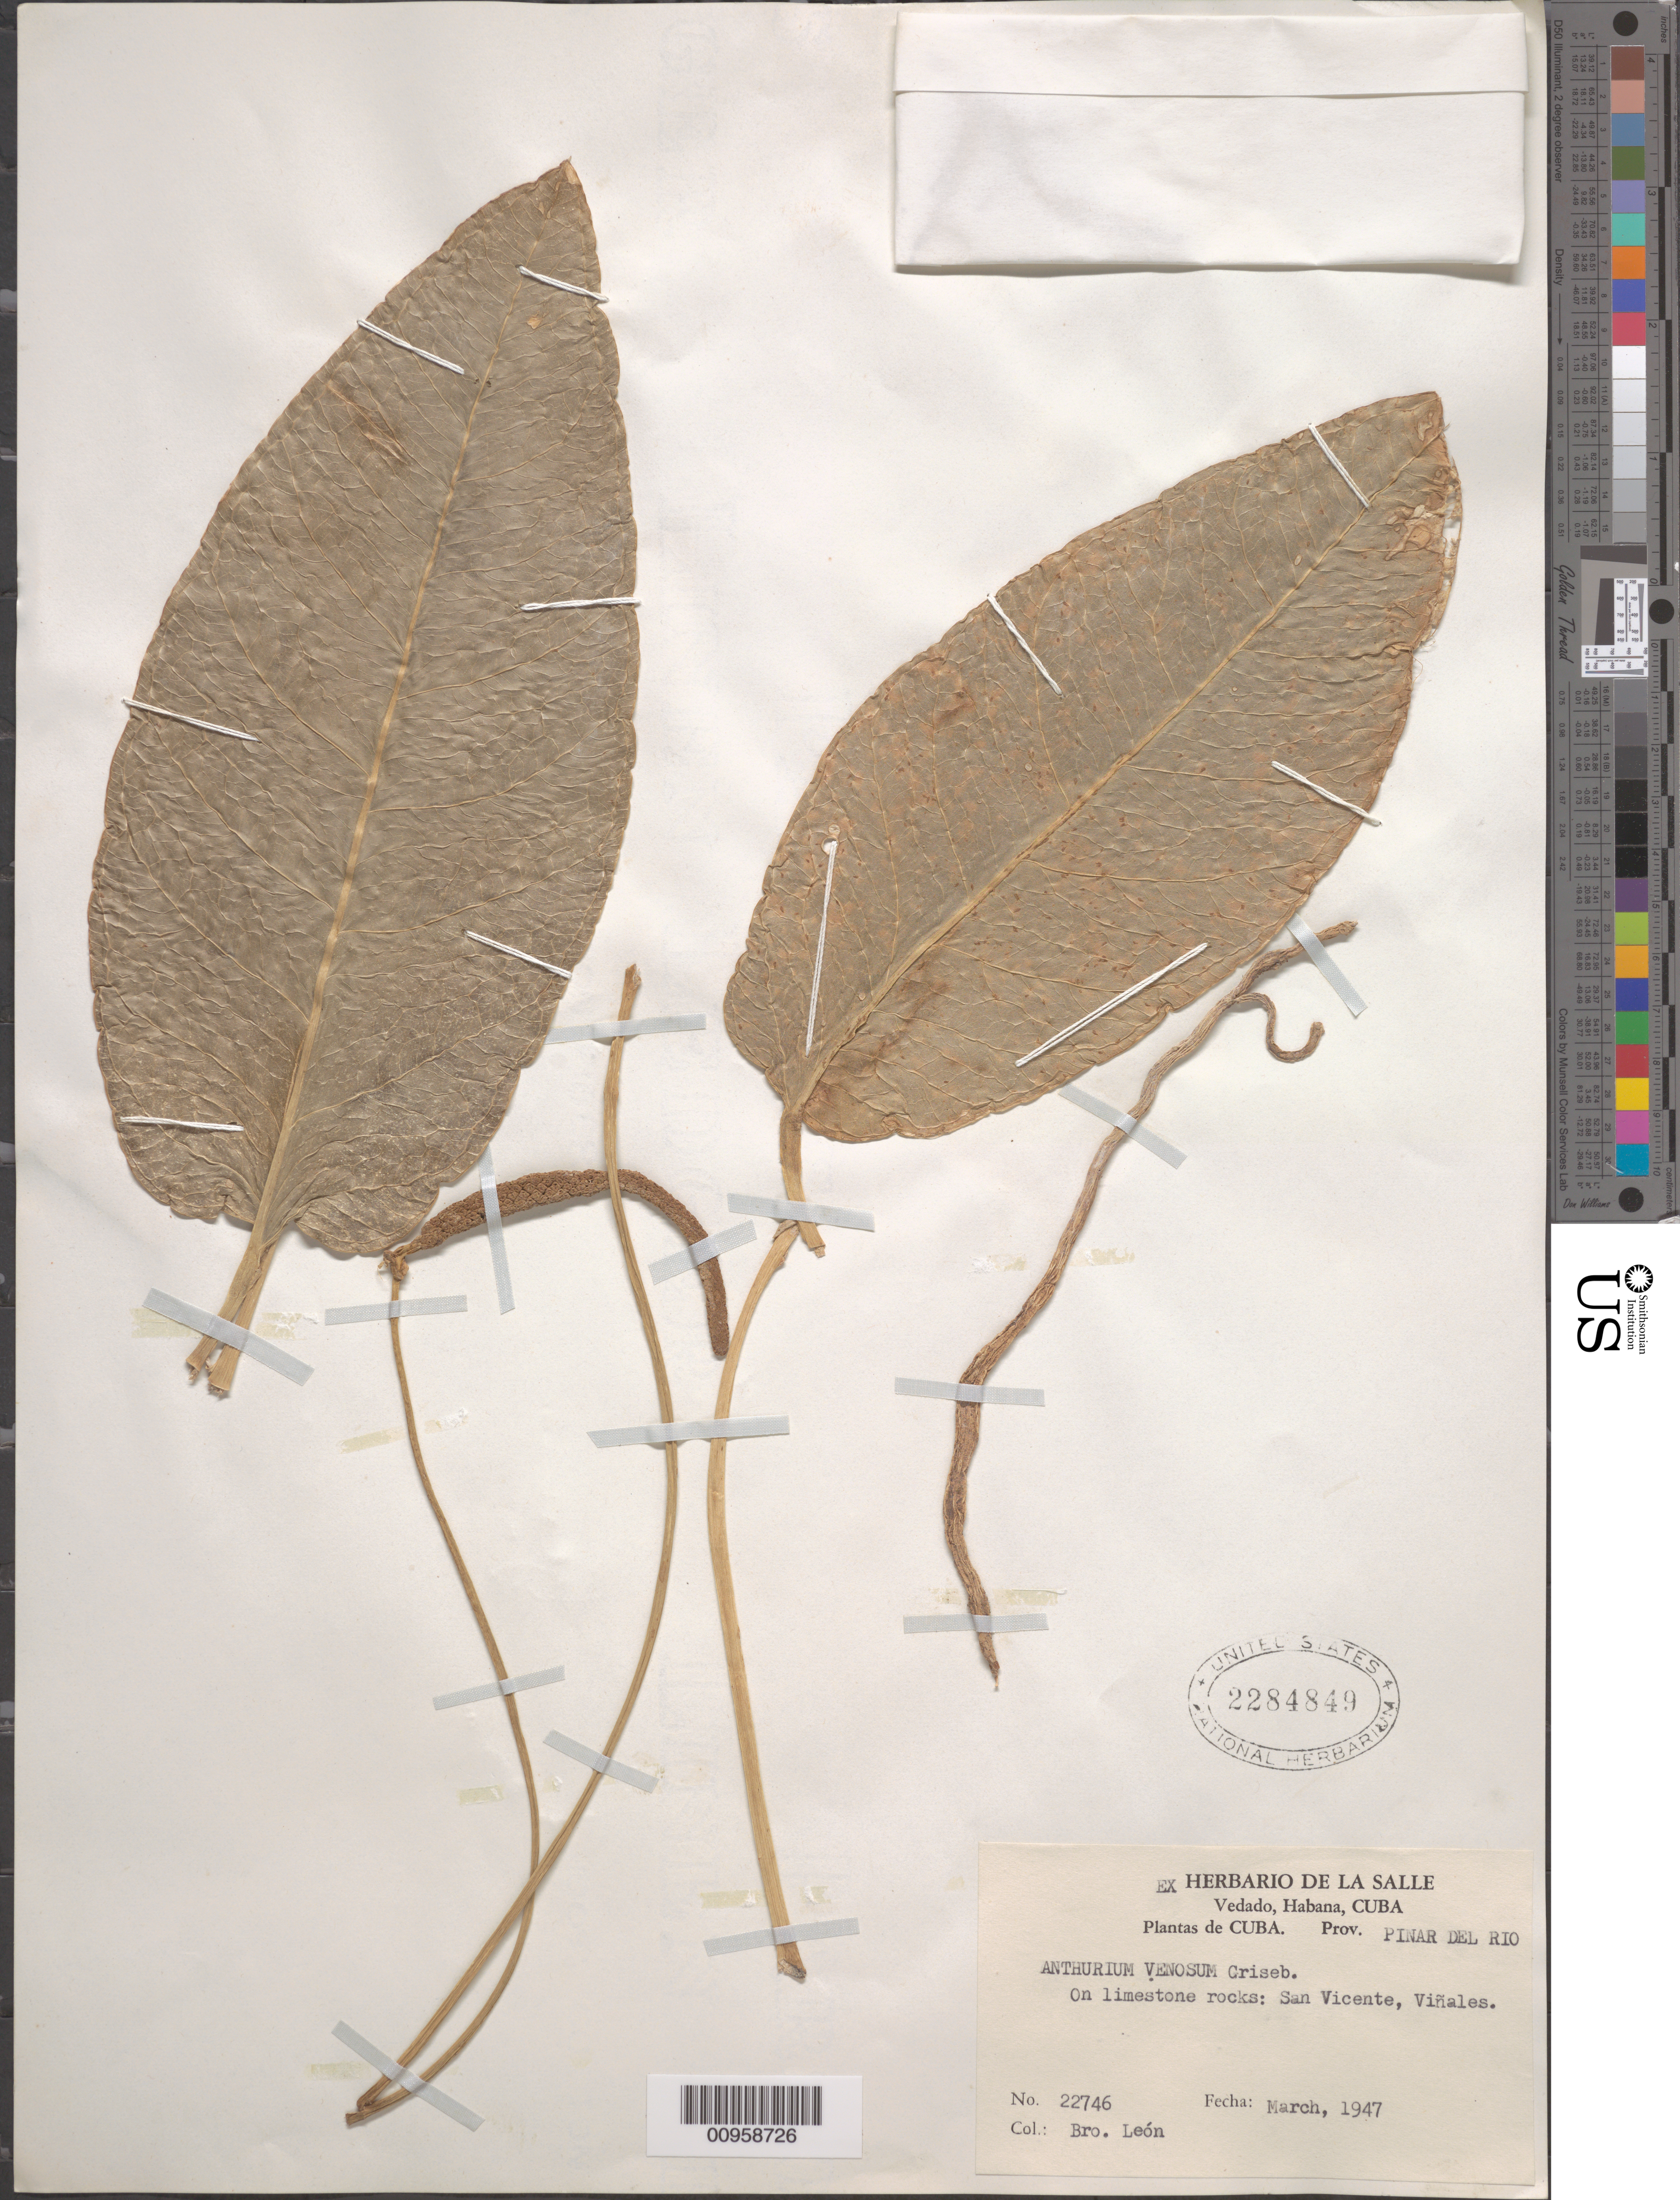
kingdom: Plantae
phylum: Tracheophyta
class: Liliopsida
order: Alismatales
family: Araceae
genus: Anthurium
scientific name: Anthurium venosum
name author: Griseb.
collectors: Bro. León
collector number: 22746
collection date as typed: Mar 1947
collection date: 1947-03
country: Cuba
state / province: Pinar del Rio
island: Cuba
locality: San Vincente, Viñales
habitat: On limestone rocks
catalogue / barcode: US 2284849